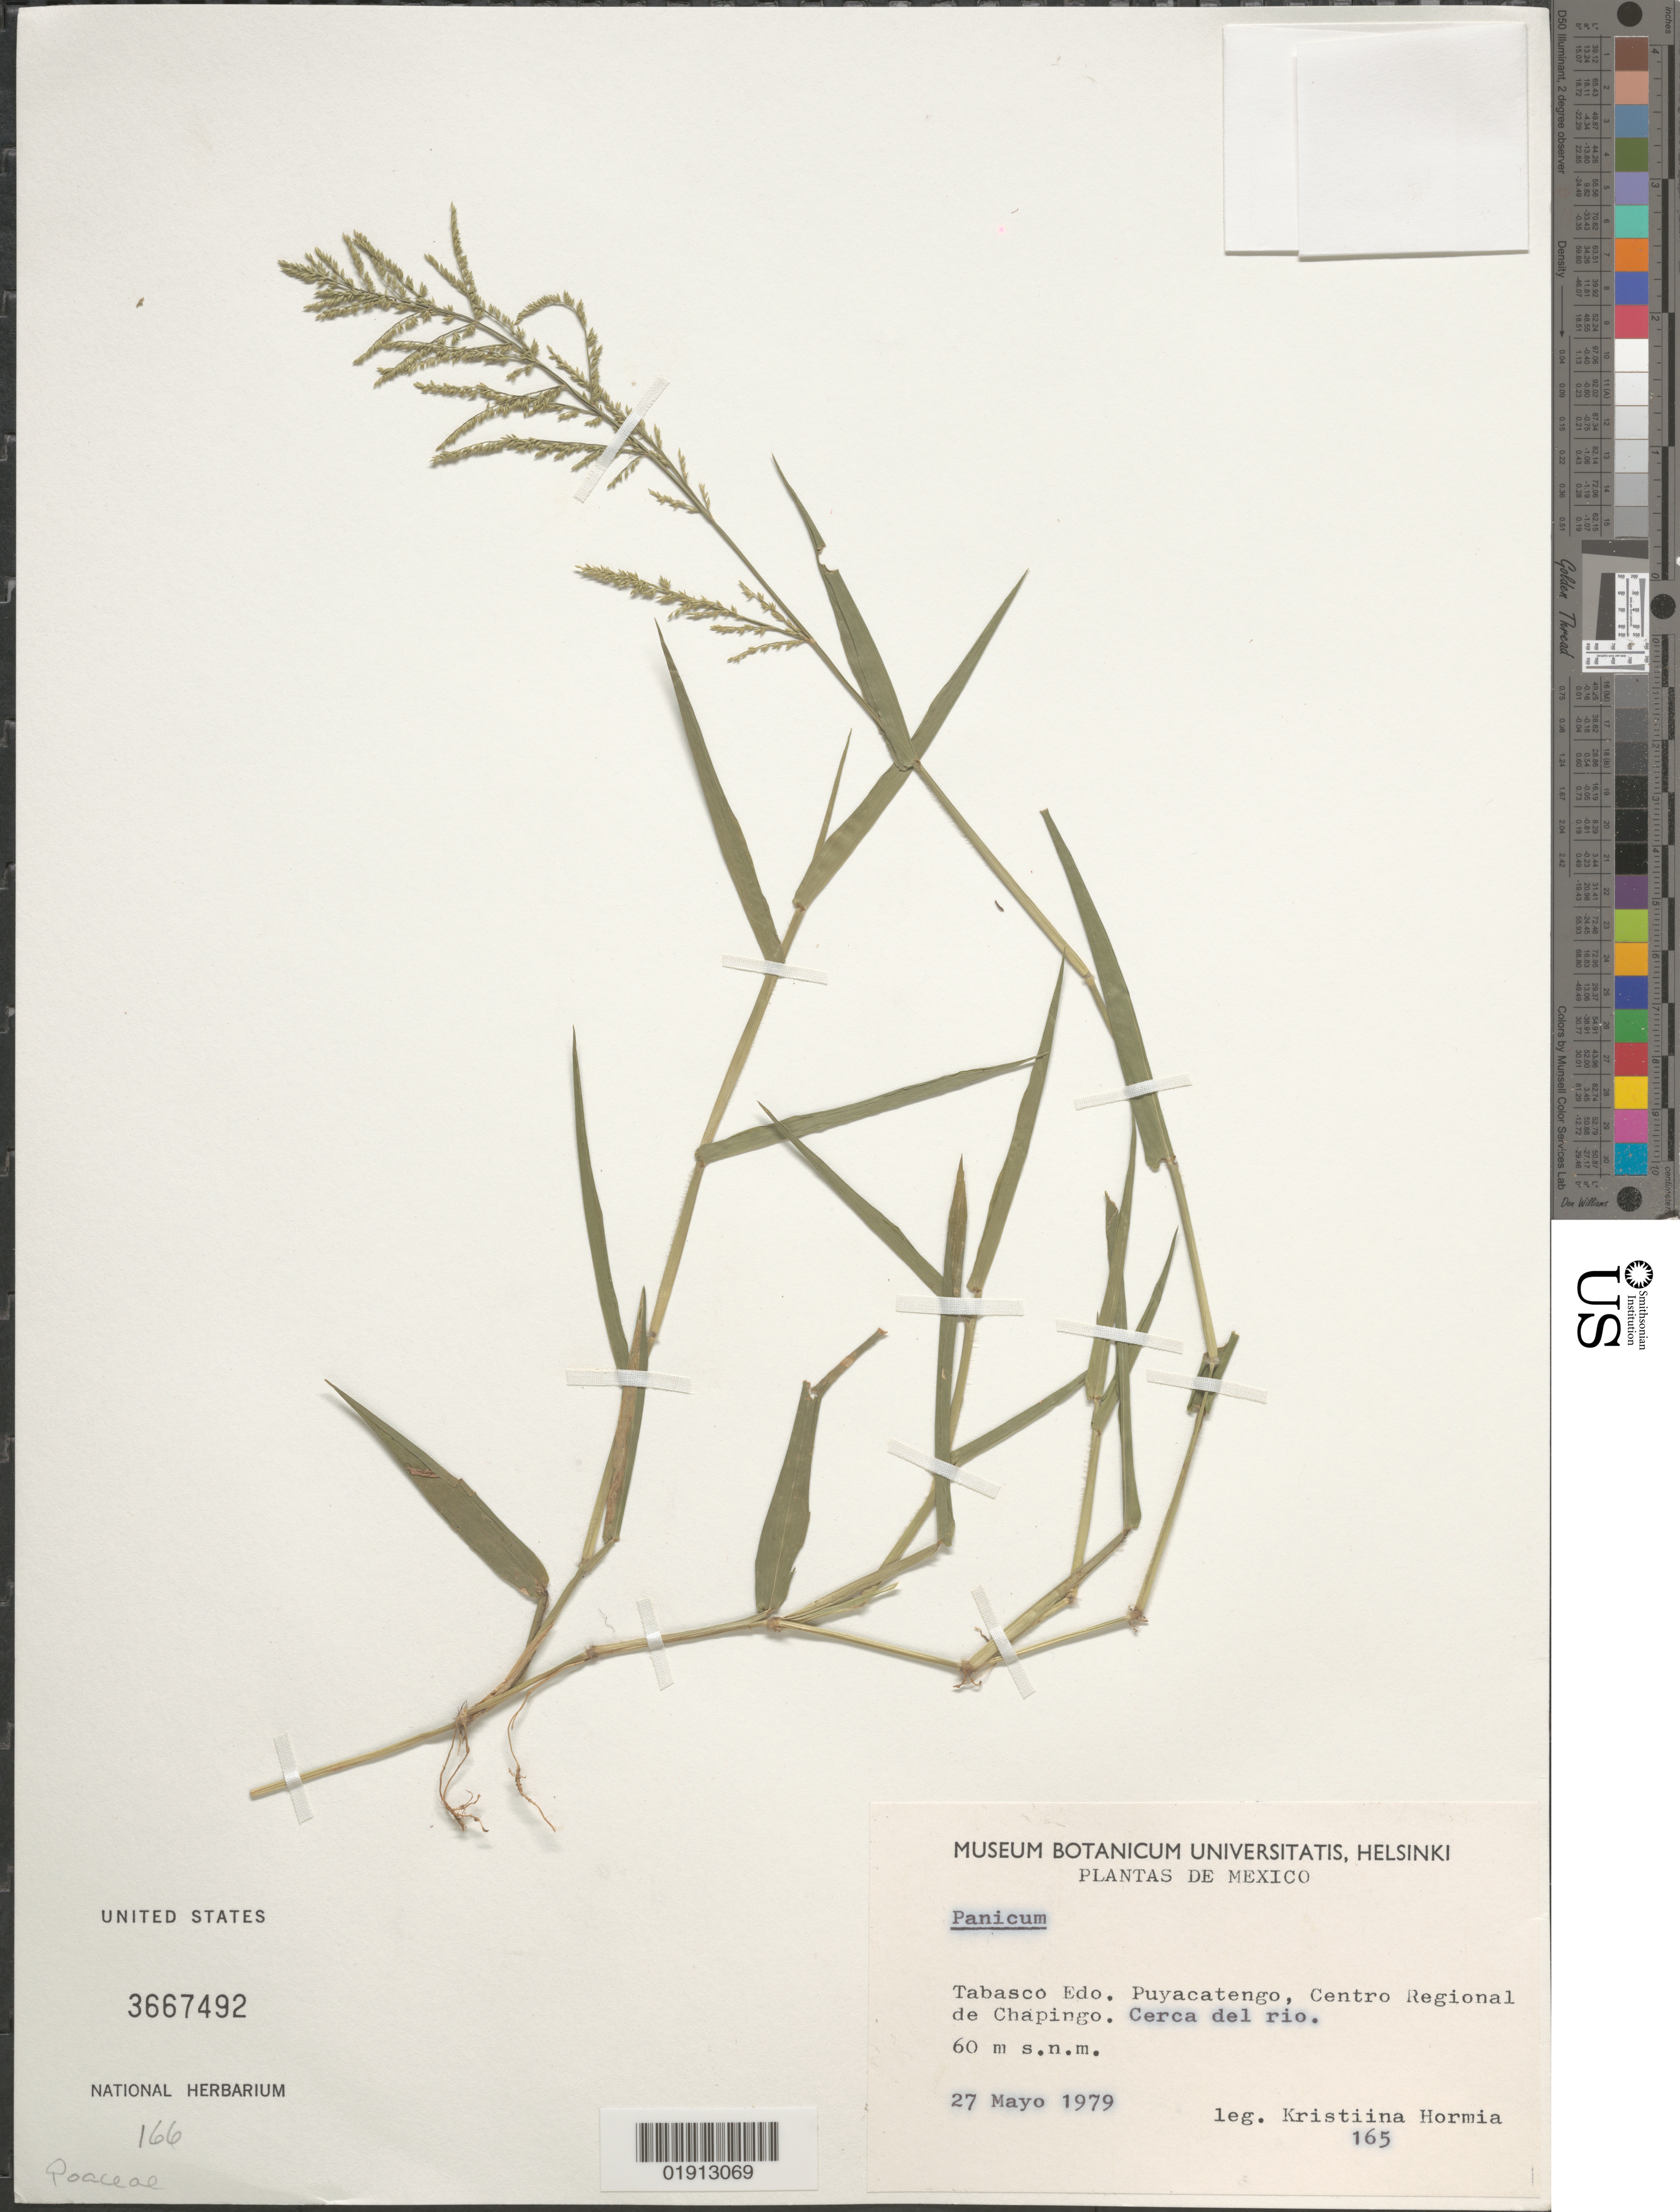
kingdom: Plantae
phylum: Tracheophyta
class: Liliopsida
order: Poales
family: Poaceae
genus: Panicum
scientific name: Panicum sp.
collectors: K. Hormia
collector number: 165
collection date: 1979-05-27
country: Mexico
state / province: Tabasco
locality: Tamasco Edo. Puyacatengo, Centro Regional de Chapingo. Cerca del rio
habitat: Cerca del rio.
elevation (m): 600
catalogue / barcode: US 3667492